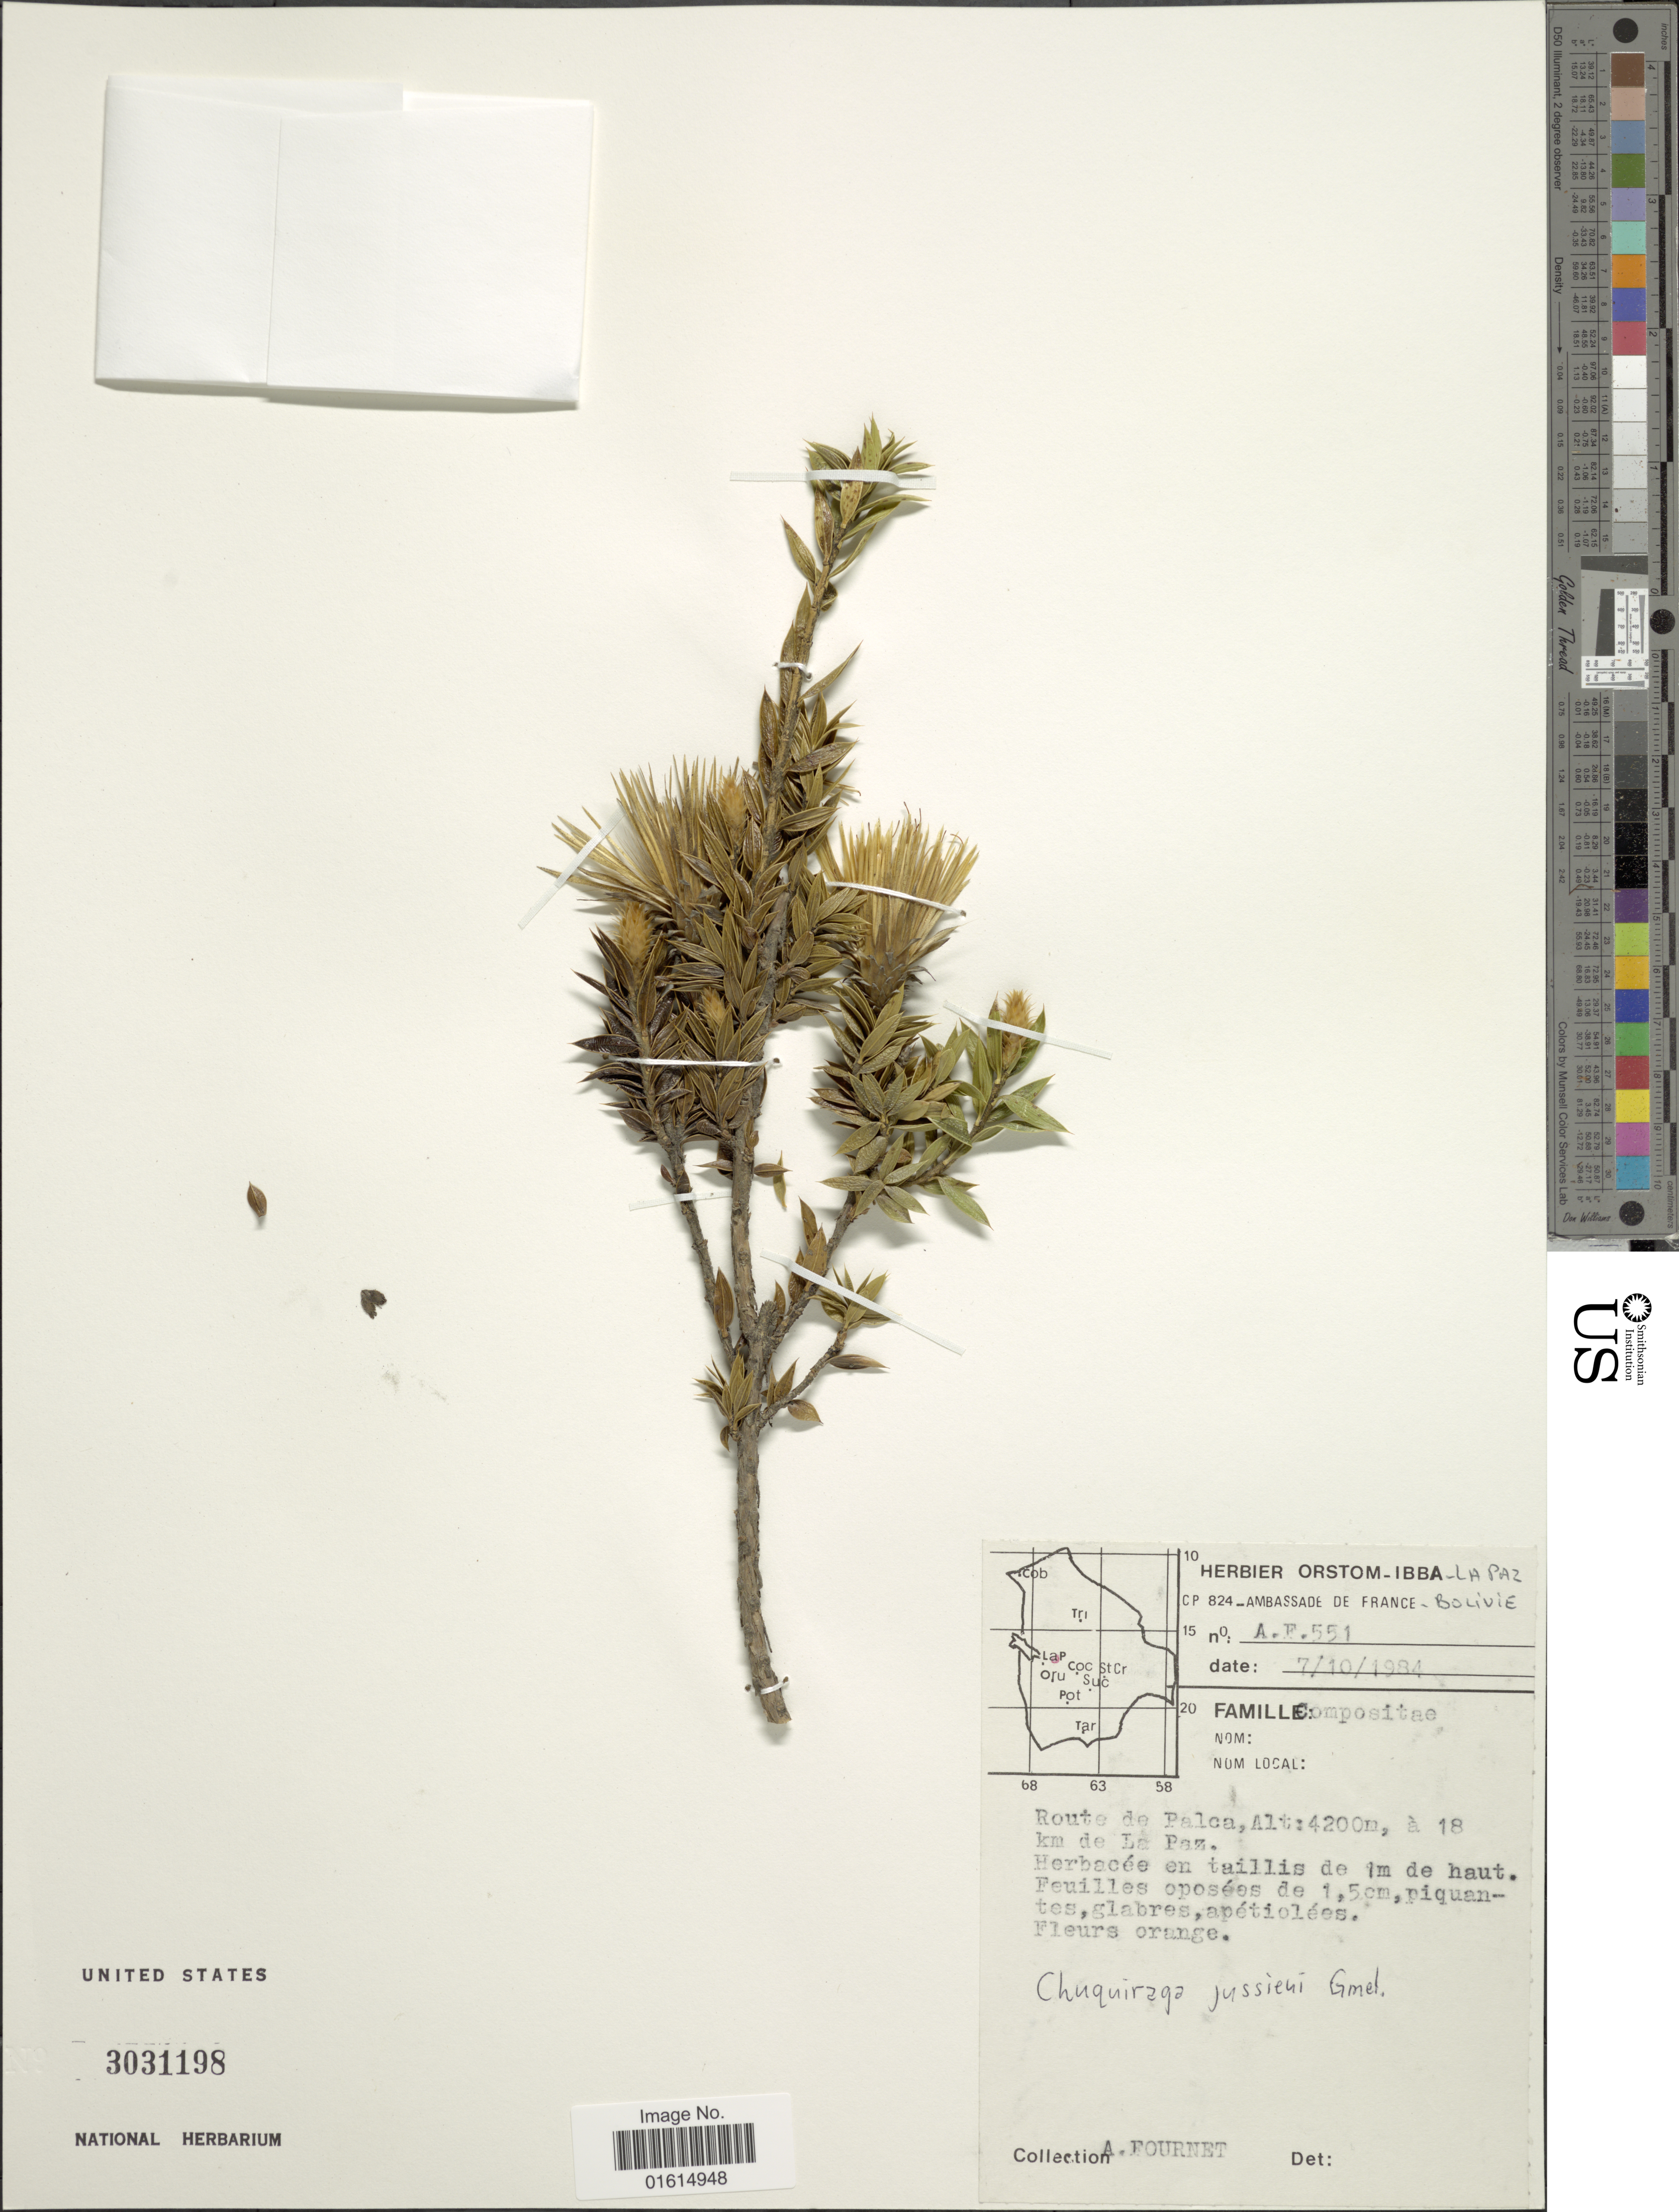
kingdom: Plantae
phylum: Tracheophyta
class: Magnoliopsida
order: Asterales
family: Asteraceae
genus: Chuquiraga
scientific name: Chuquiraga jussieui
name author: J.F. Gmel.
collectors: A. Fournet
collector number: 551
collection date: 1984-10-07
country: Bolivia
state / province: La Paz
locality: Route de Palca, a 18 km de La Paz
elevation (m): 4200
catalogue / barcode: US 3031198